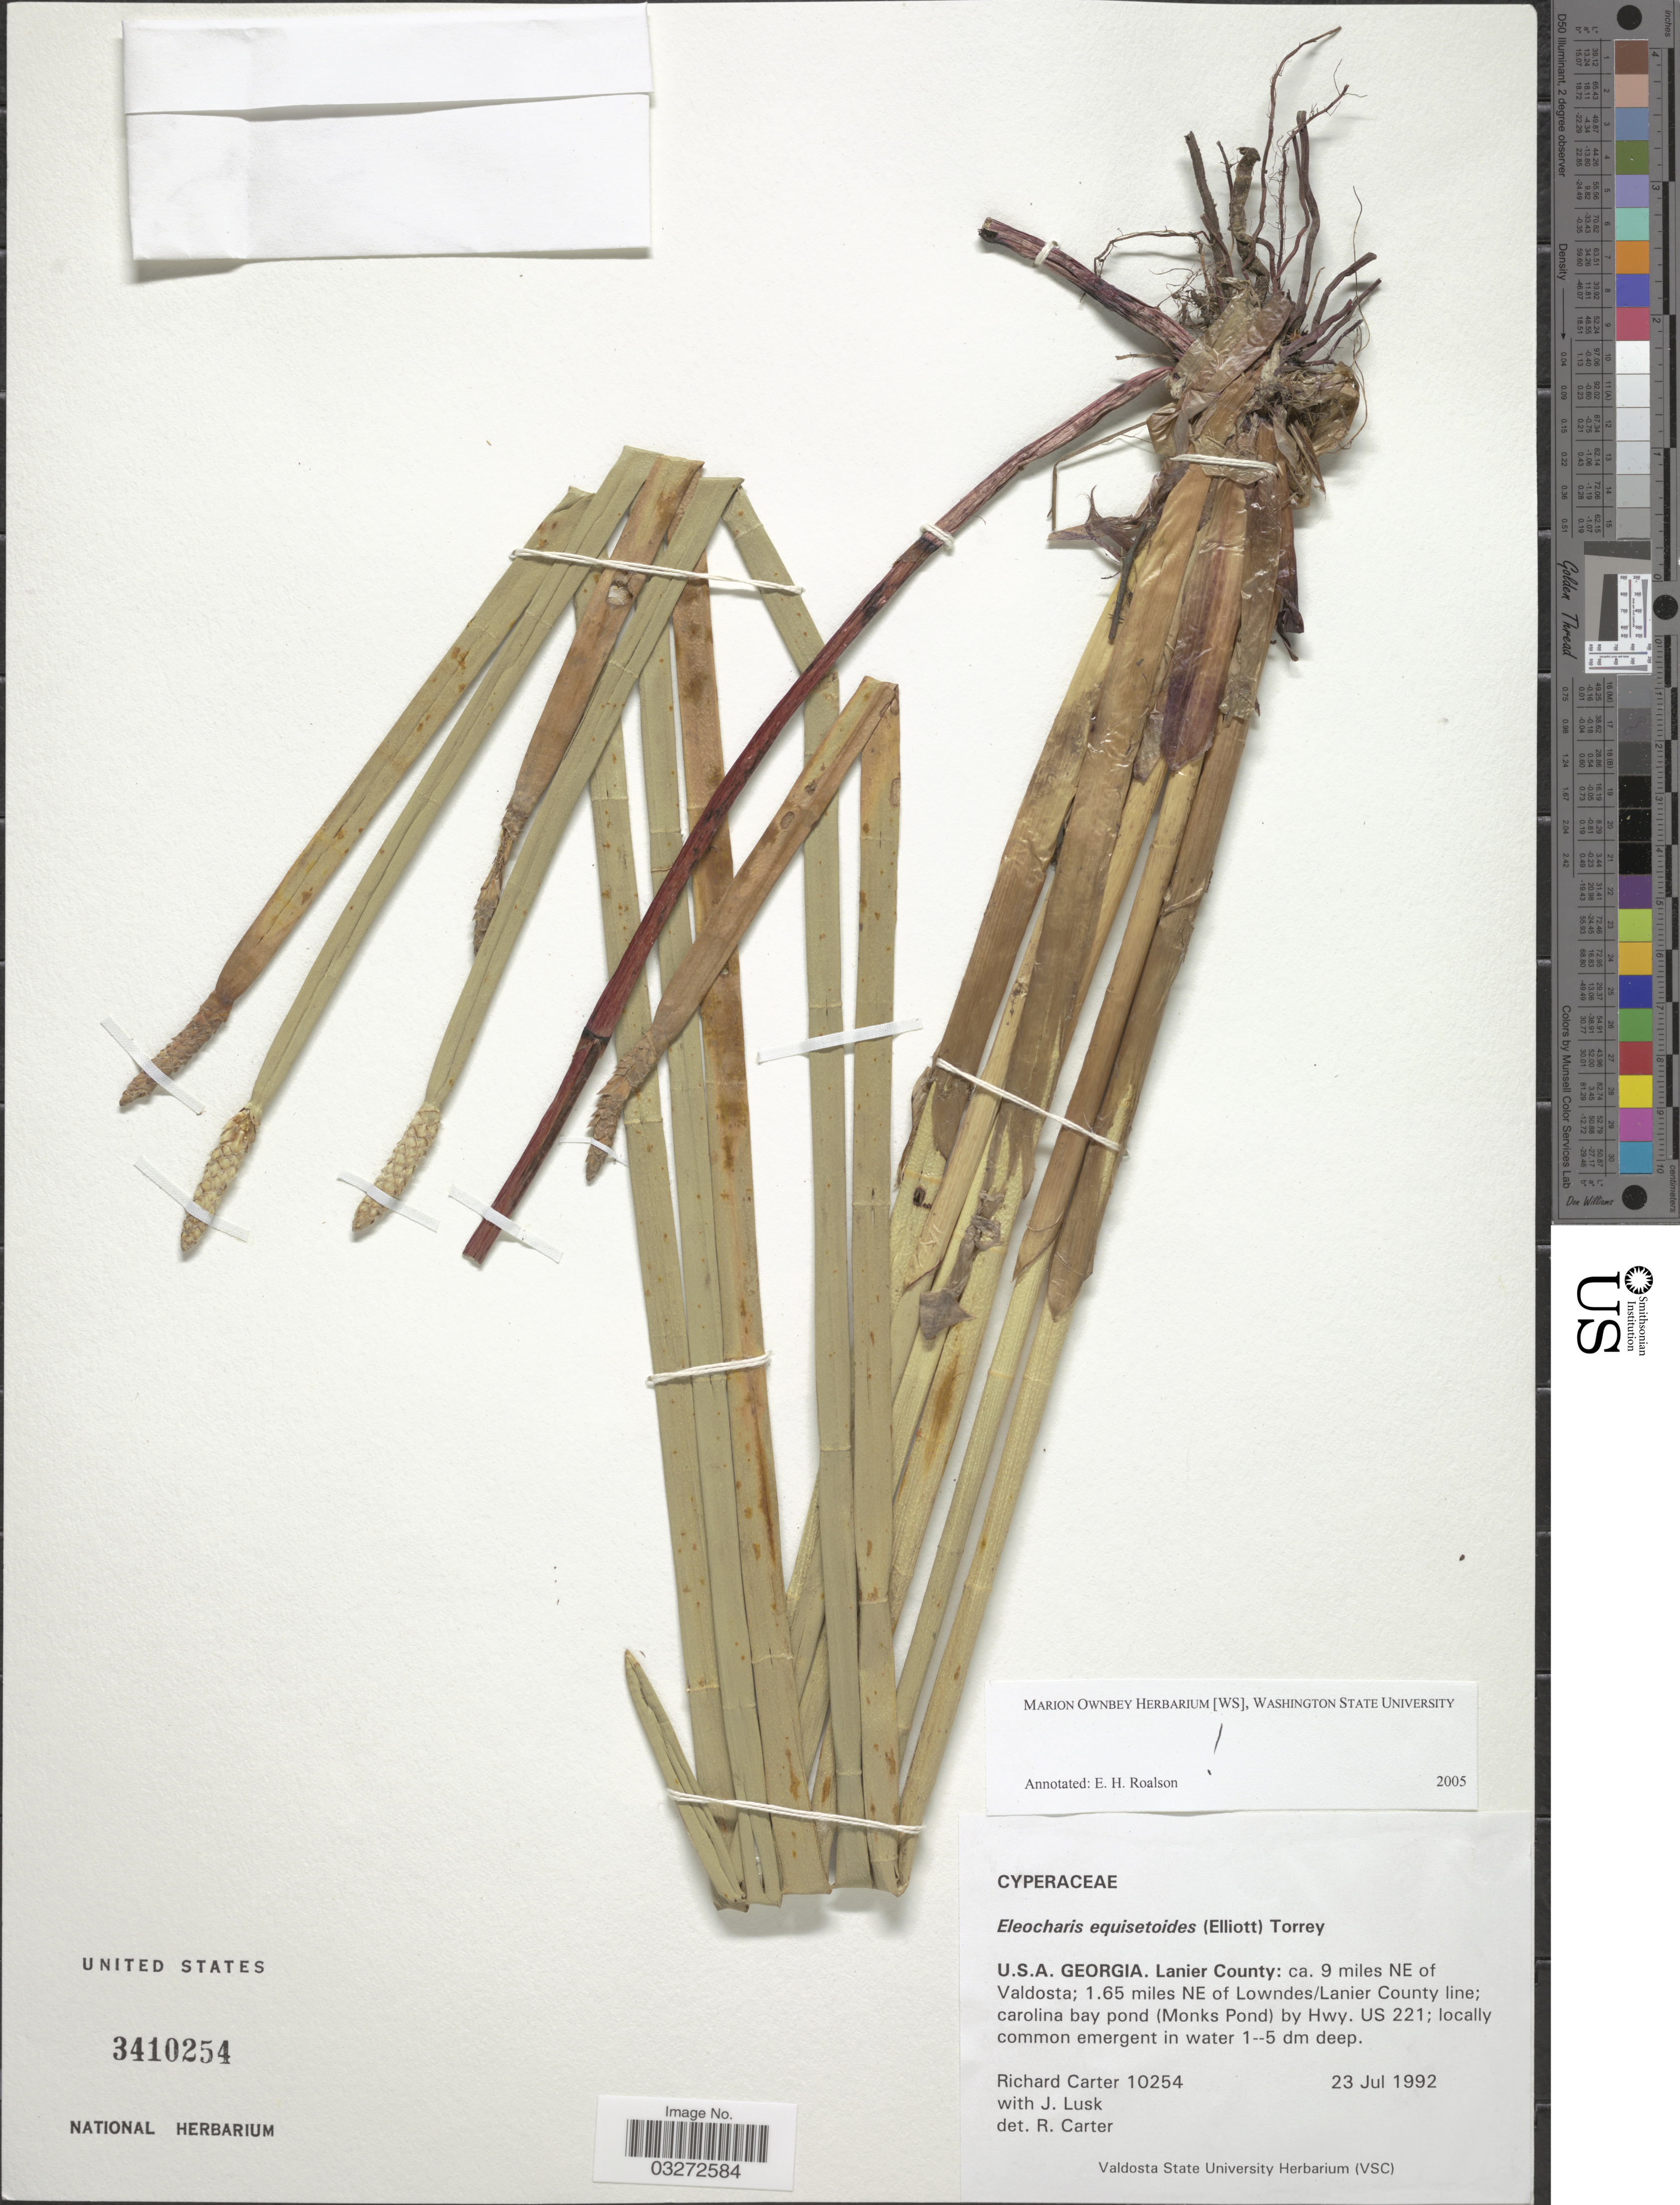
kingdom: Plantae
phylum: Tracheophyta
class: Liliopsida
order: Poales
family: Cyperaceae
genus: Eleocharis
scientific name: Eleocharis equisetoides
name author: (Elliott) Torr.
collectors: R. Carter & J. Lusk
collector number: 10254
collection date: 1992-07-23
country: United States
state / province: Georgia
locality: Lanier County: ca. 9 miles NE of Valdosta; 1.65 miles NE of Lowndes/Lanier County line; carolina bay pond (Monks Pond) by Hwy. US 221.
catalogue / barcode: US 3410254